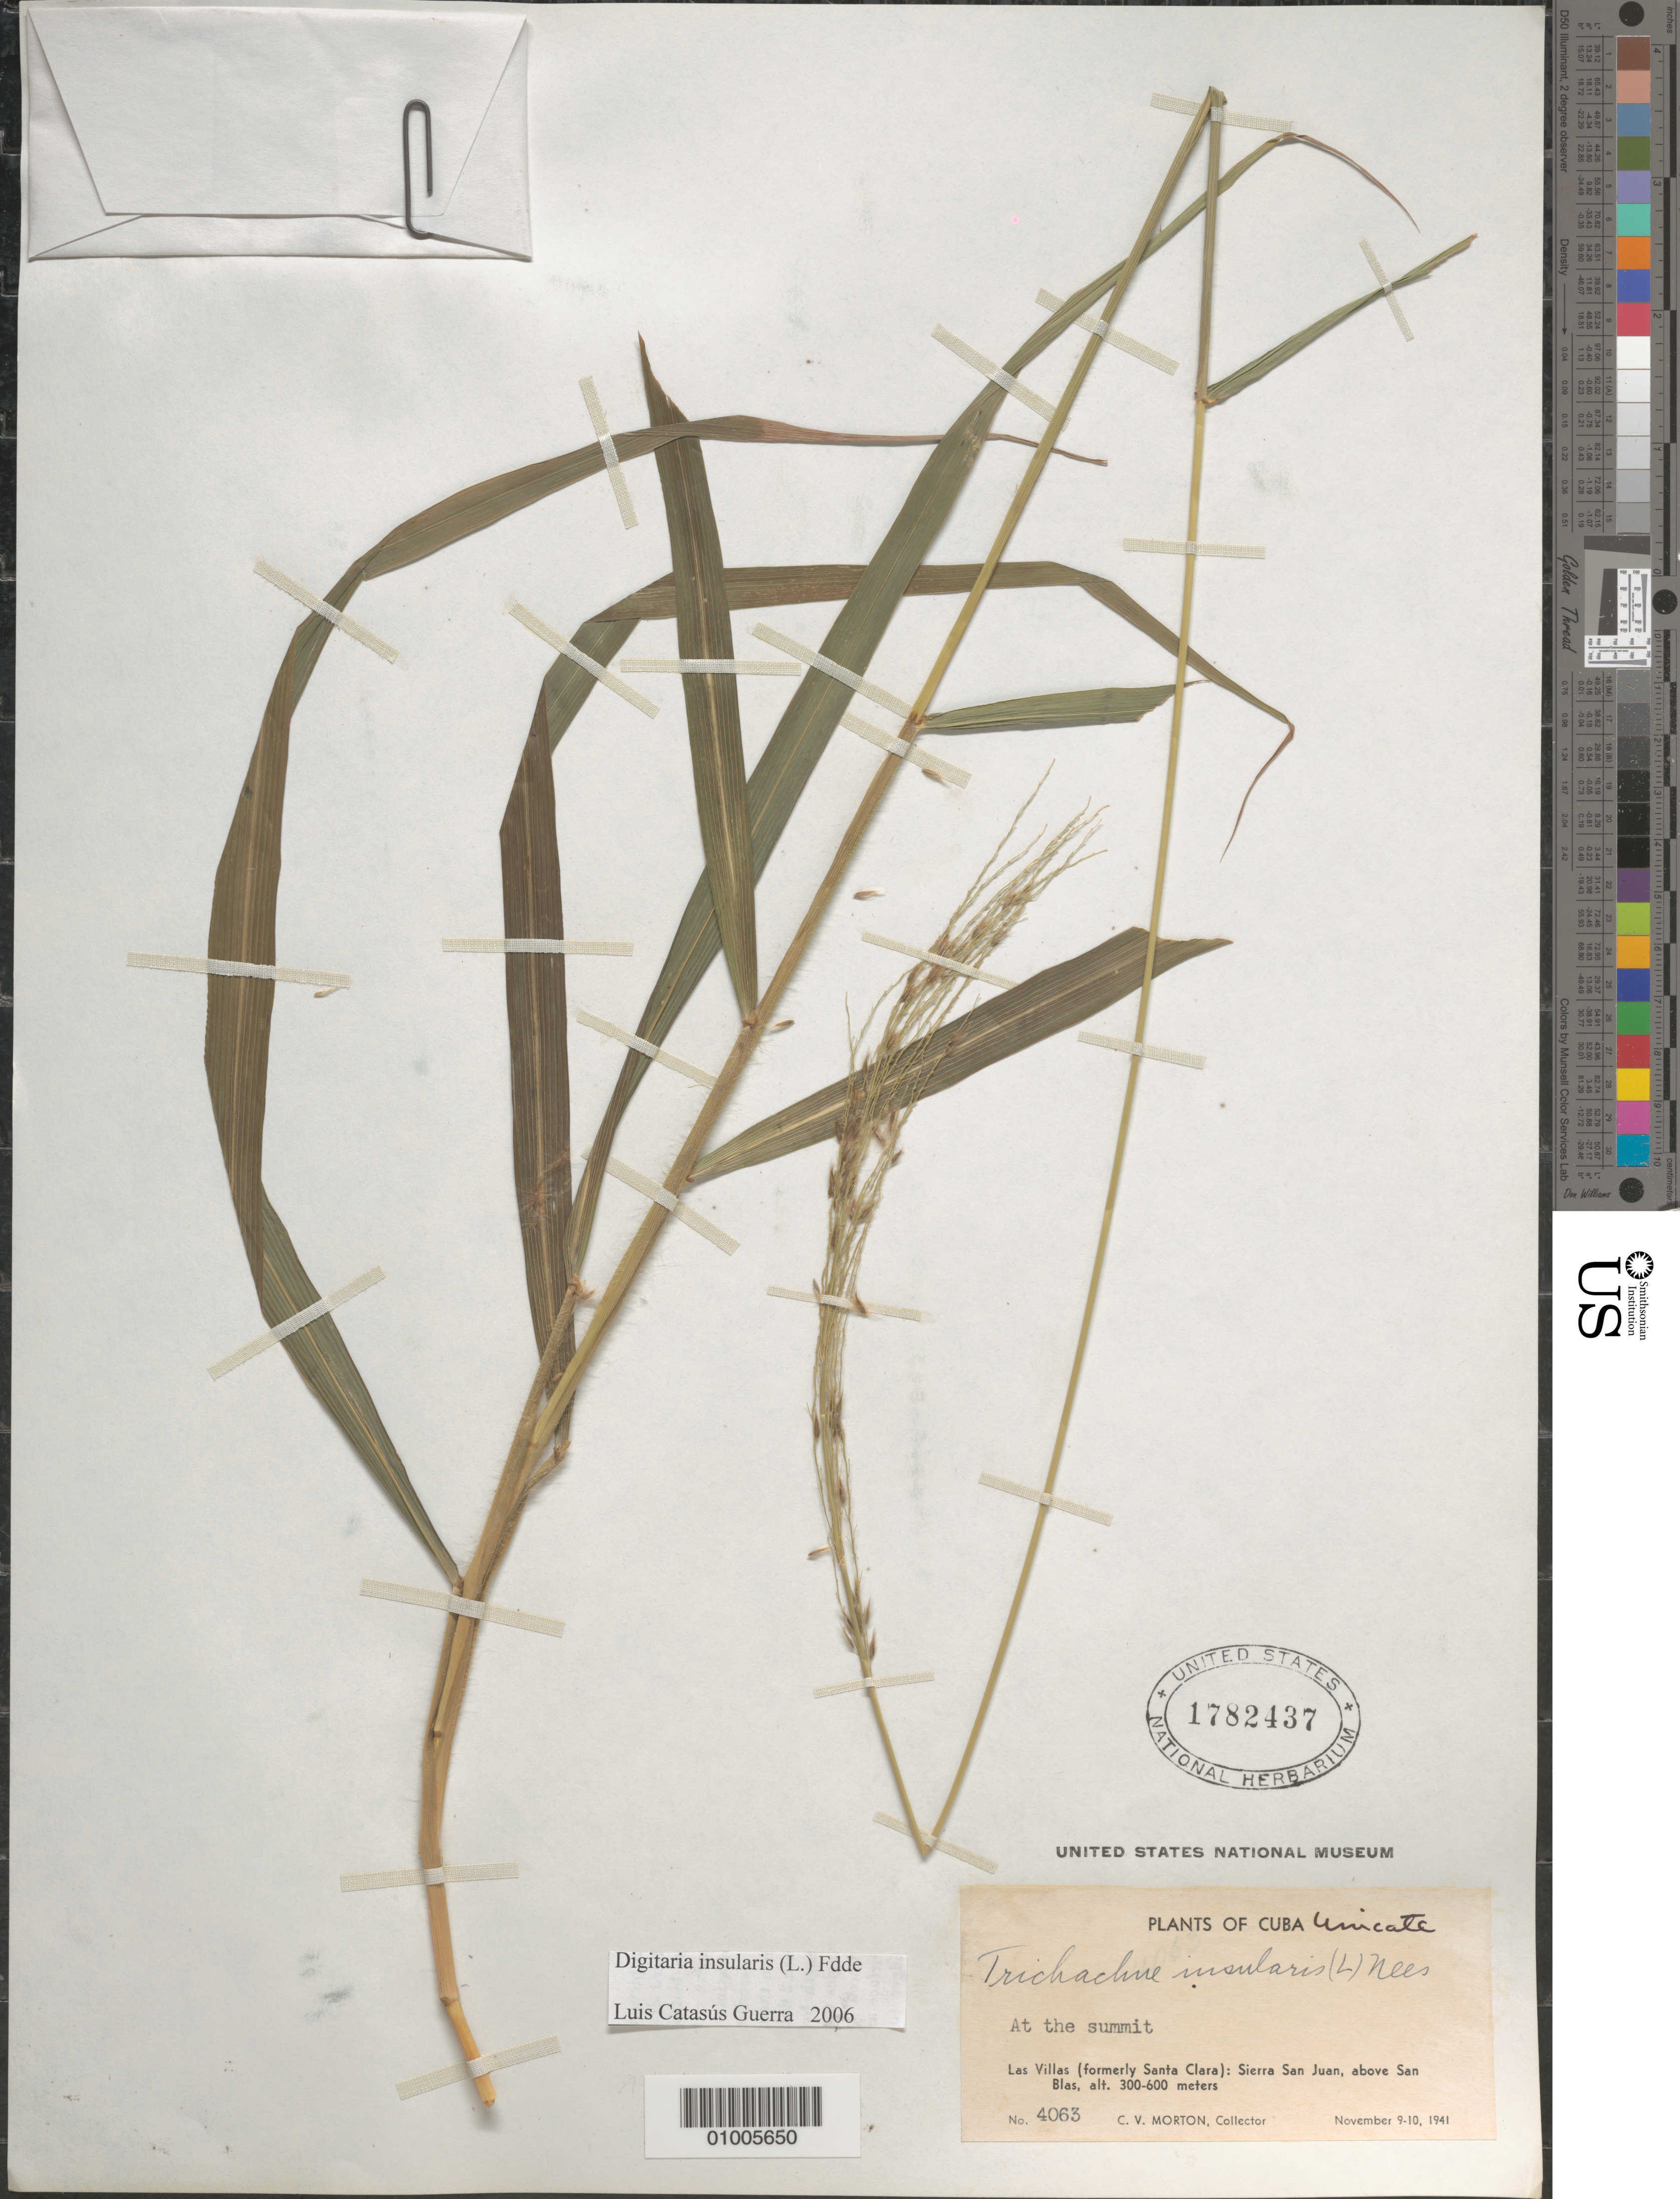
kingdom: Plantae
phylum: Tracheophyta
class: Liliopsida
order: Poales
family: Poaceae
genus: Digitaria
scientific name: Digitaria insularis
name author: (L.) Mez ex Ekman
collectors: C. V. Morton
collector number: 4063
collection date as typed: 09 Nov 1941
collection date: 1941-11-09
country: Cuba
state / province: Las Villas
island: Cuba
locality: At the summit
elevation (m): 300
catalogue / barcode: US 1782437